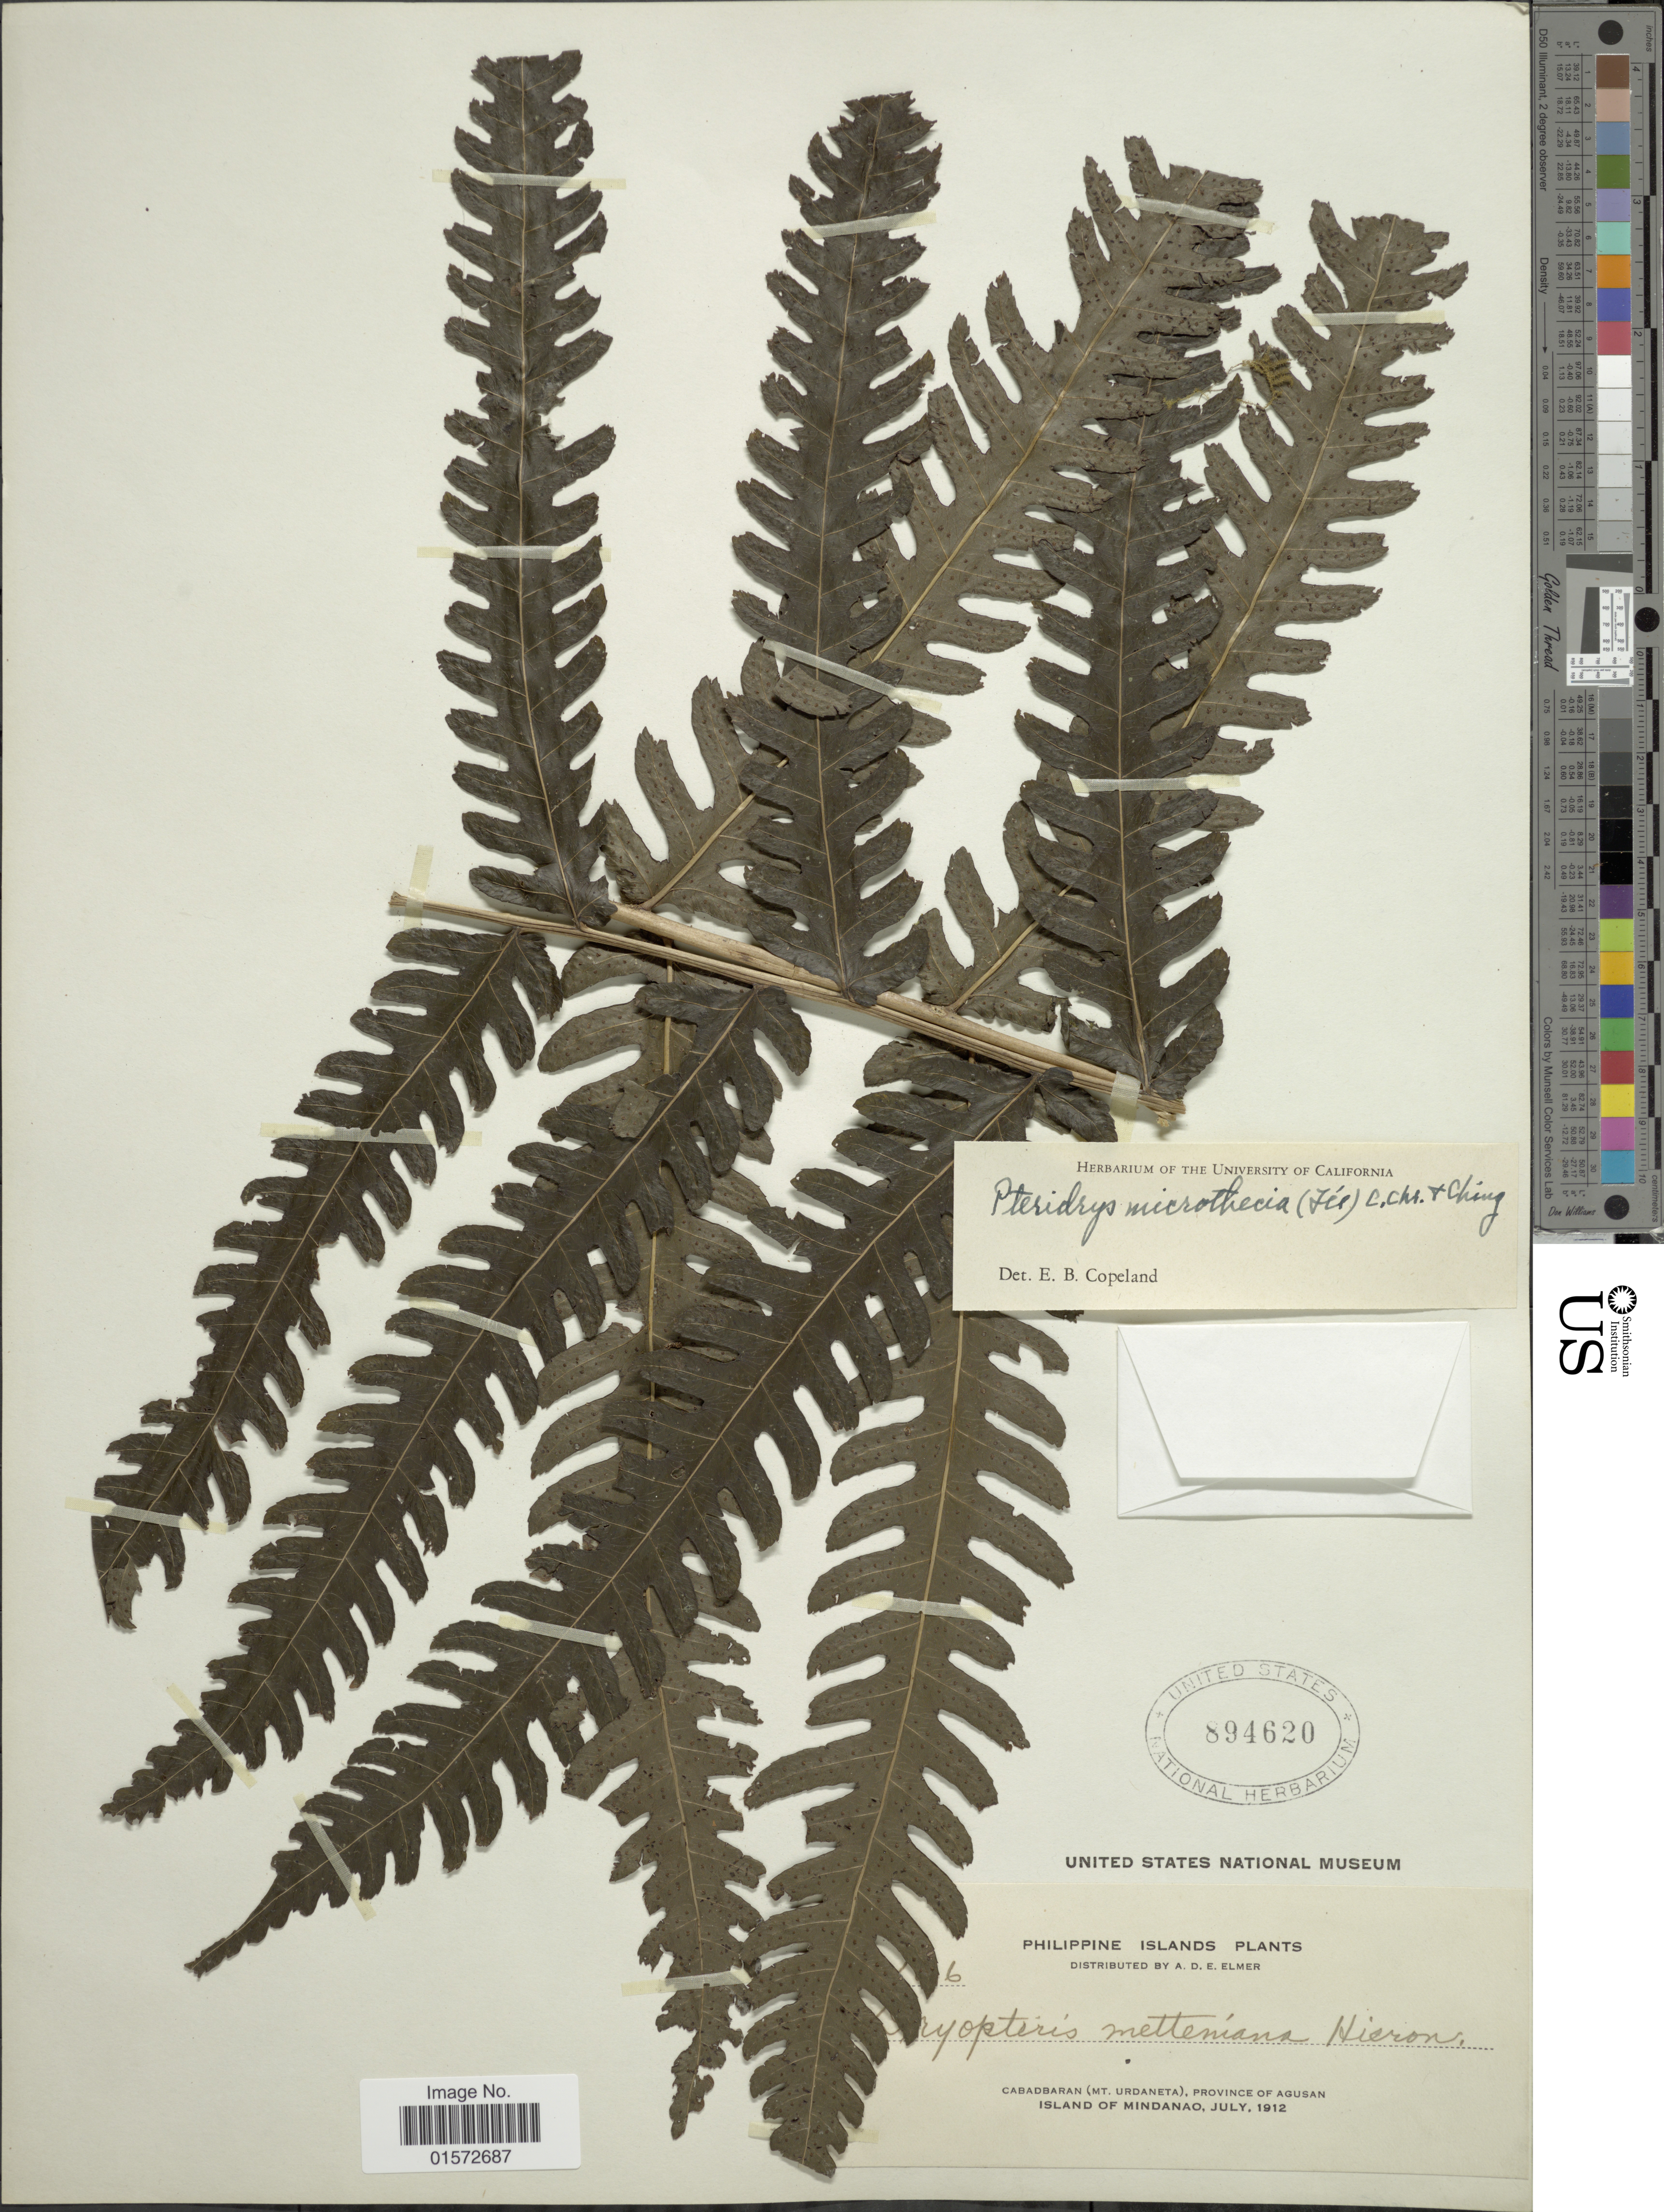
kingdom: Plantae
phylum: Tracheophyta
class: Polypodiopsida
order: Polypodiales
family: Tectariaceae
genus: Pteridrys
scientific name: Pteridrys microthecia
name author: (Fée) C. Chr. & Ching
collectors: A. D. E. Elmer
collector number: !6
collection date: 1912-07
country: Philippines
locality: Cabadbaran (Mt. Urdaneta), Province Of Agusan. Island of Mindanao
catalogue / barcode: US 894620